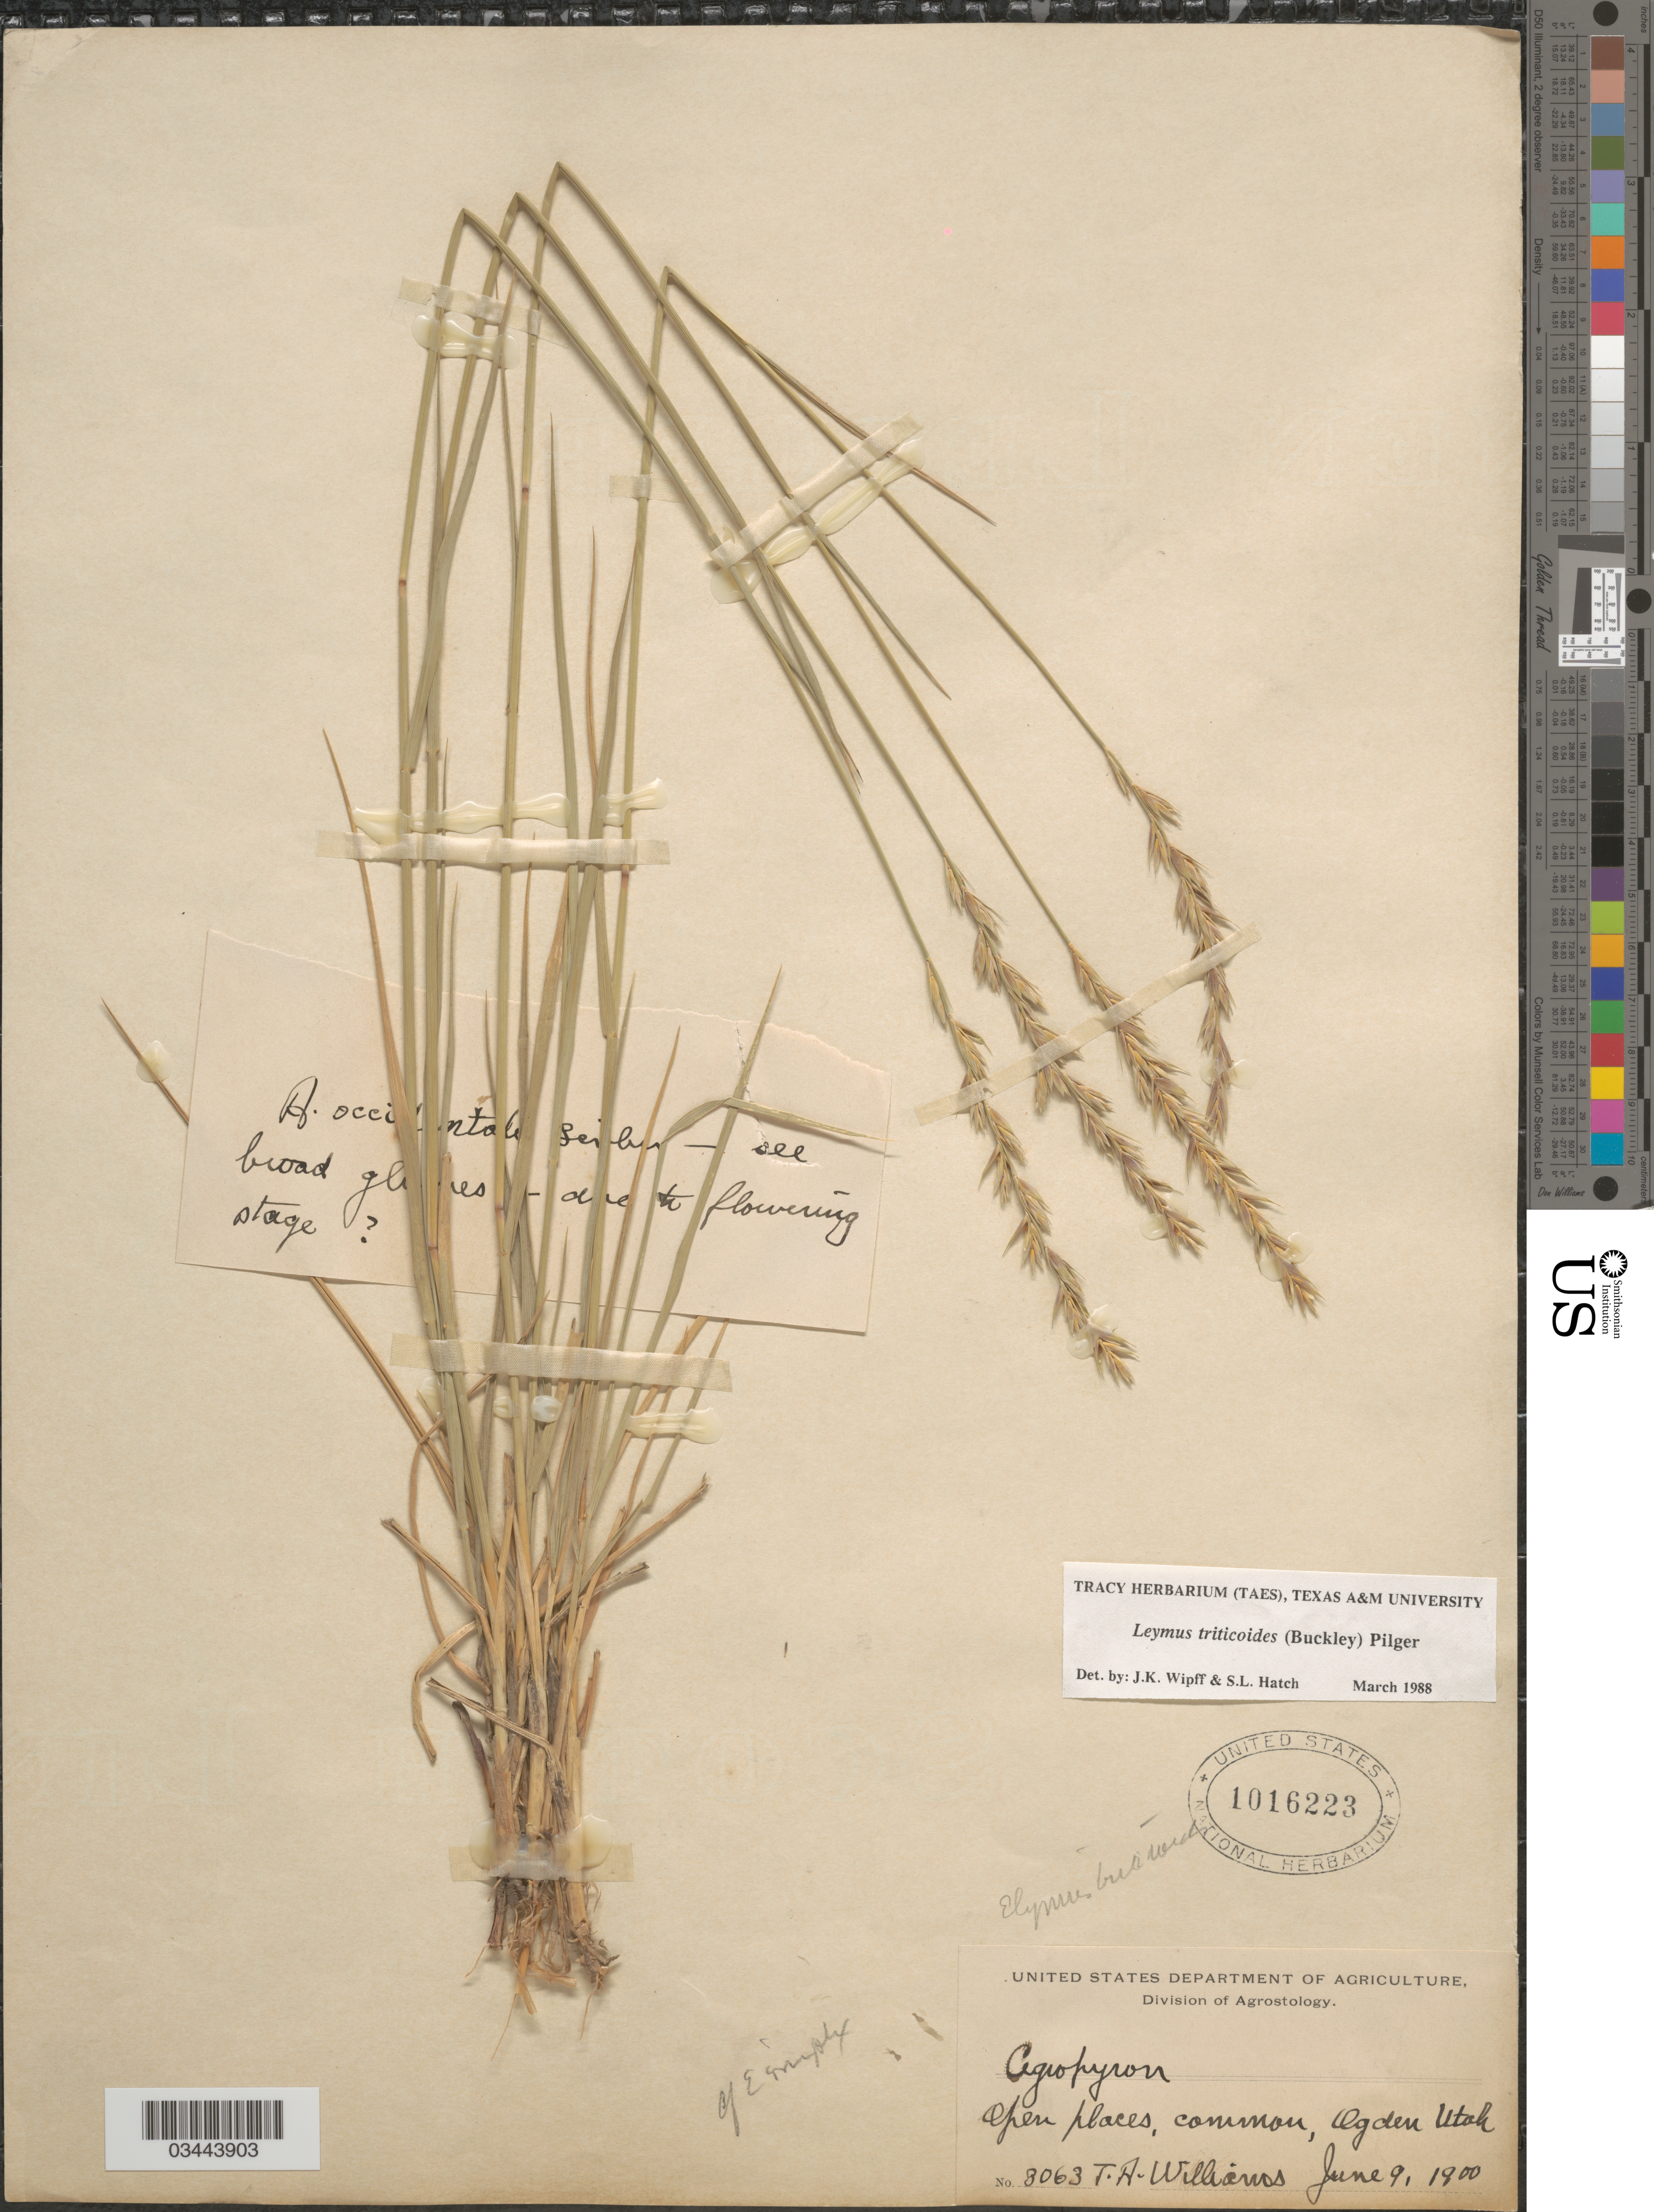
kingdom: Plantae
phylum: Tracheophyta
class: Liliopsida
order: Poales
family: Poaceae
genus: Leymus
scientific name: Leymus triticoides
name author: (Buckley) Pilg.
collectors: T. Williams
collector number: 3063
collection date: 1900-06-09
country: United States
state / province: Utah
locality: Open places, common, Ogden.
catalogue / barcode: US 1016223